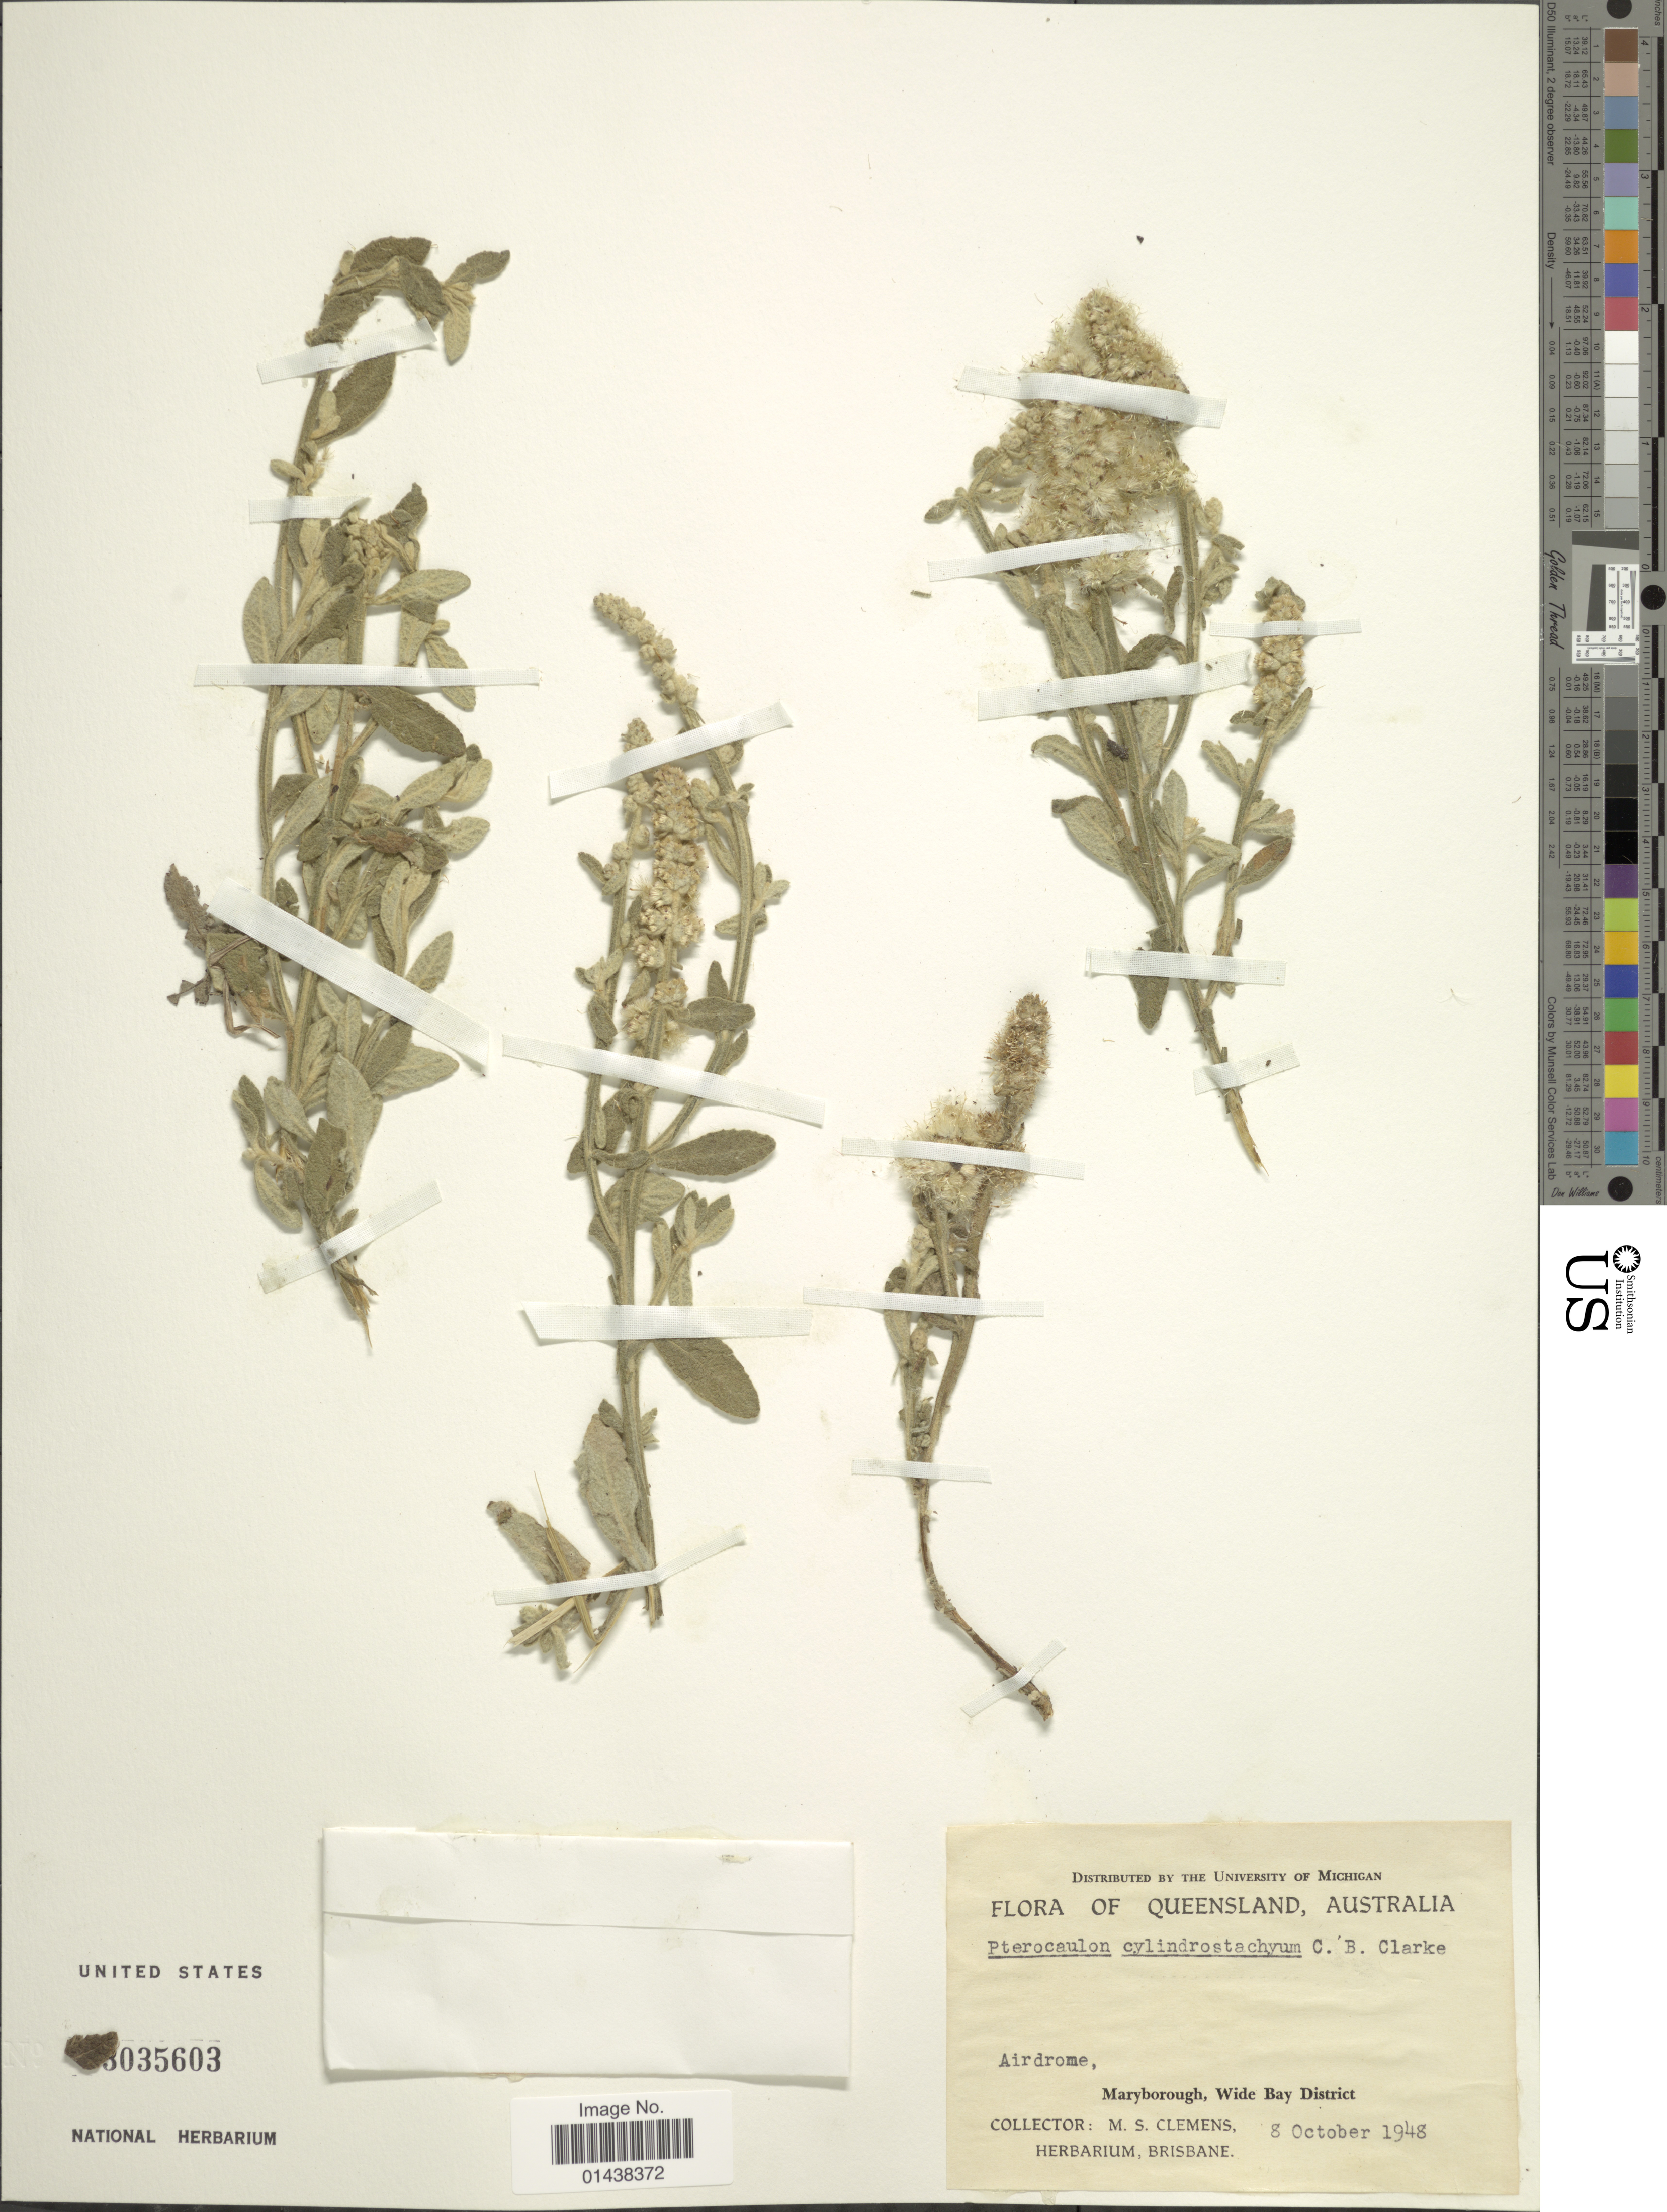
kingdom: Plantae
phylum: Tracheophyta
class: Magnoliopsida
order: Asterales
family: Asteraceae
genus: Pterocaulon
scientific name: Pterocaulon cylindrostachyum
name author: C.B. Clarke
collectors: M. S. Clemens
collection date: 1948-10-08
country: Australia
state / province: Queensland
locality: Maryborough, Wide Bay District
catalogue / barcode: US 3035603